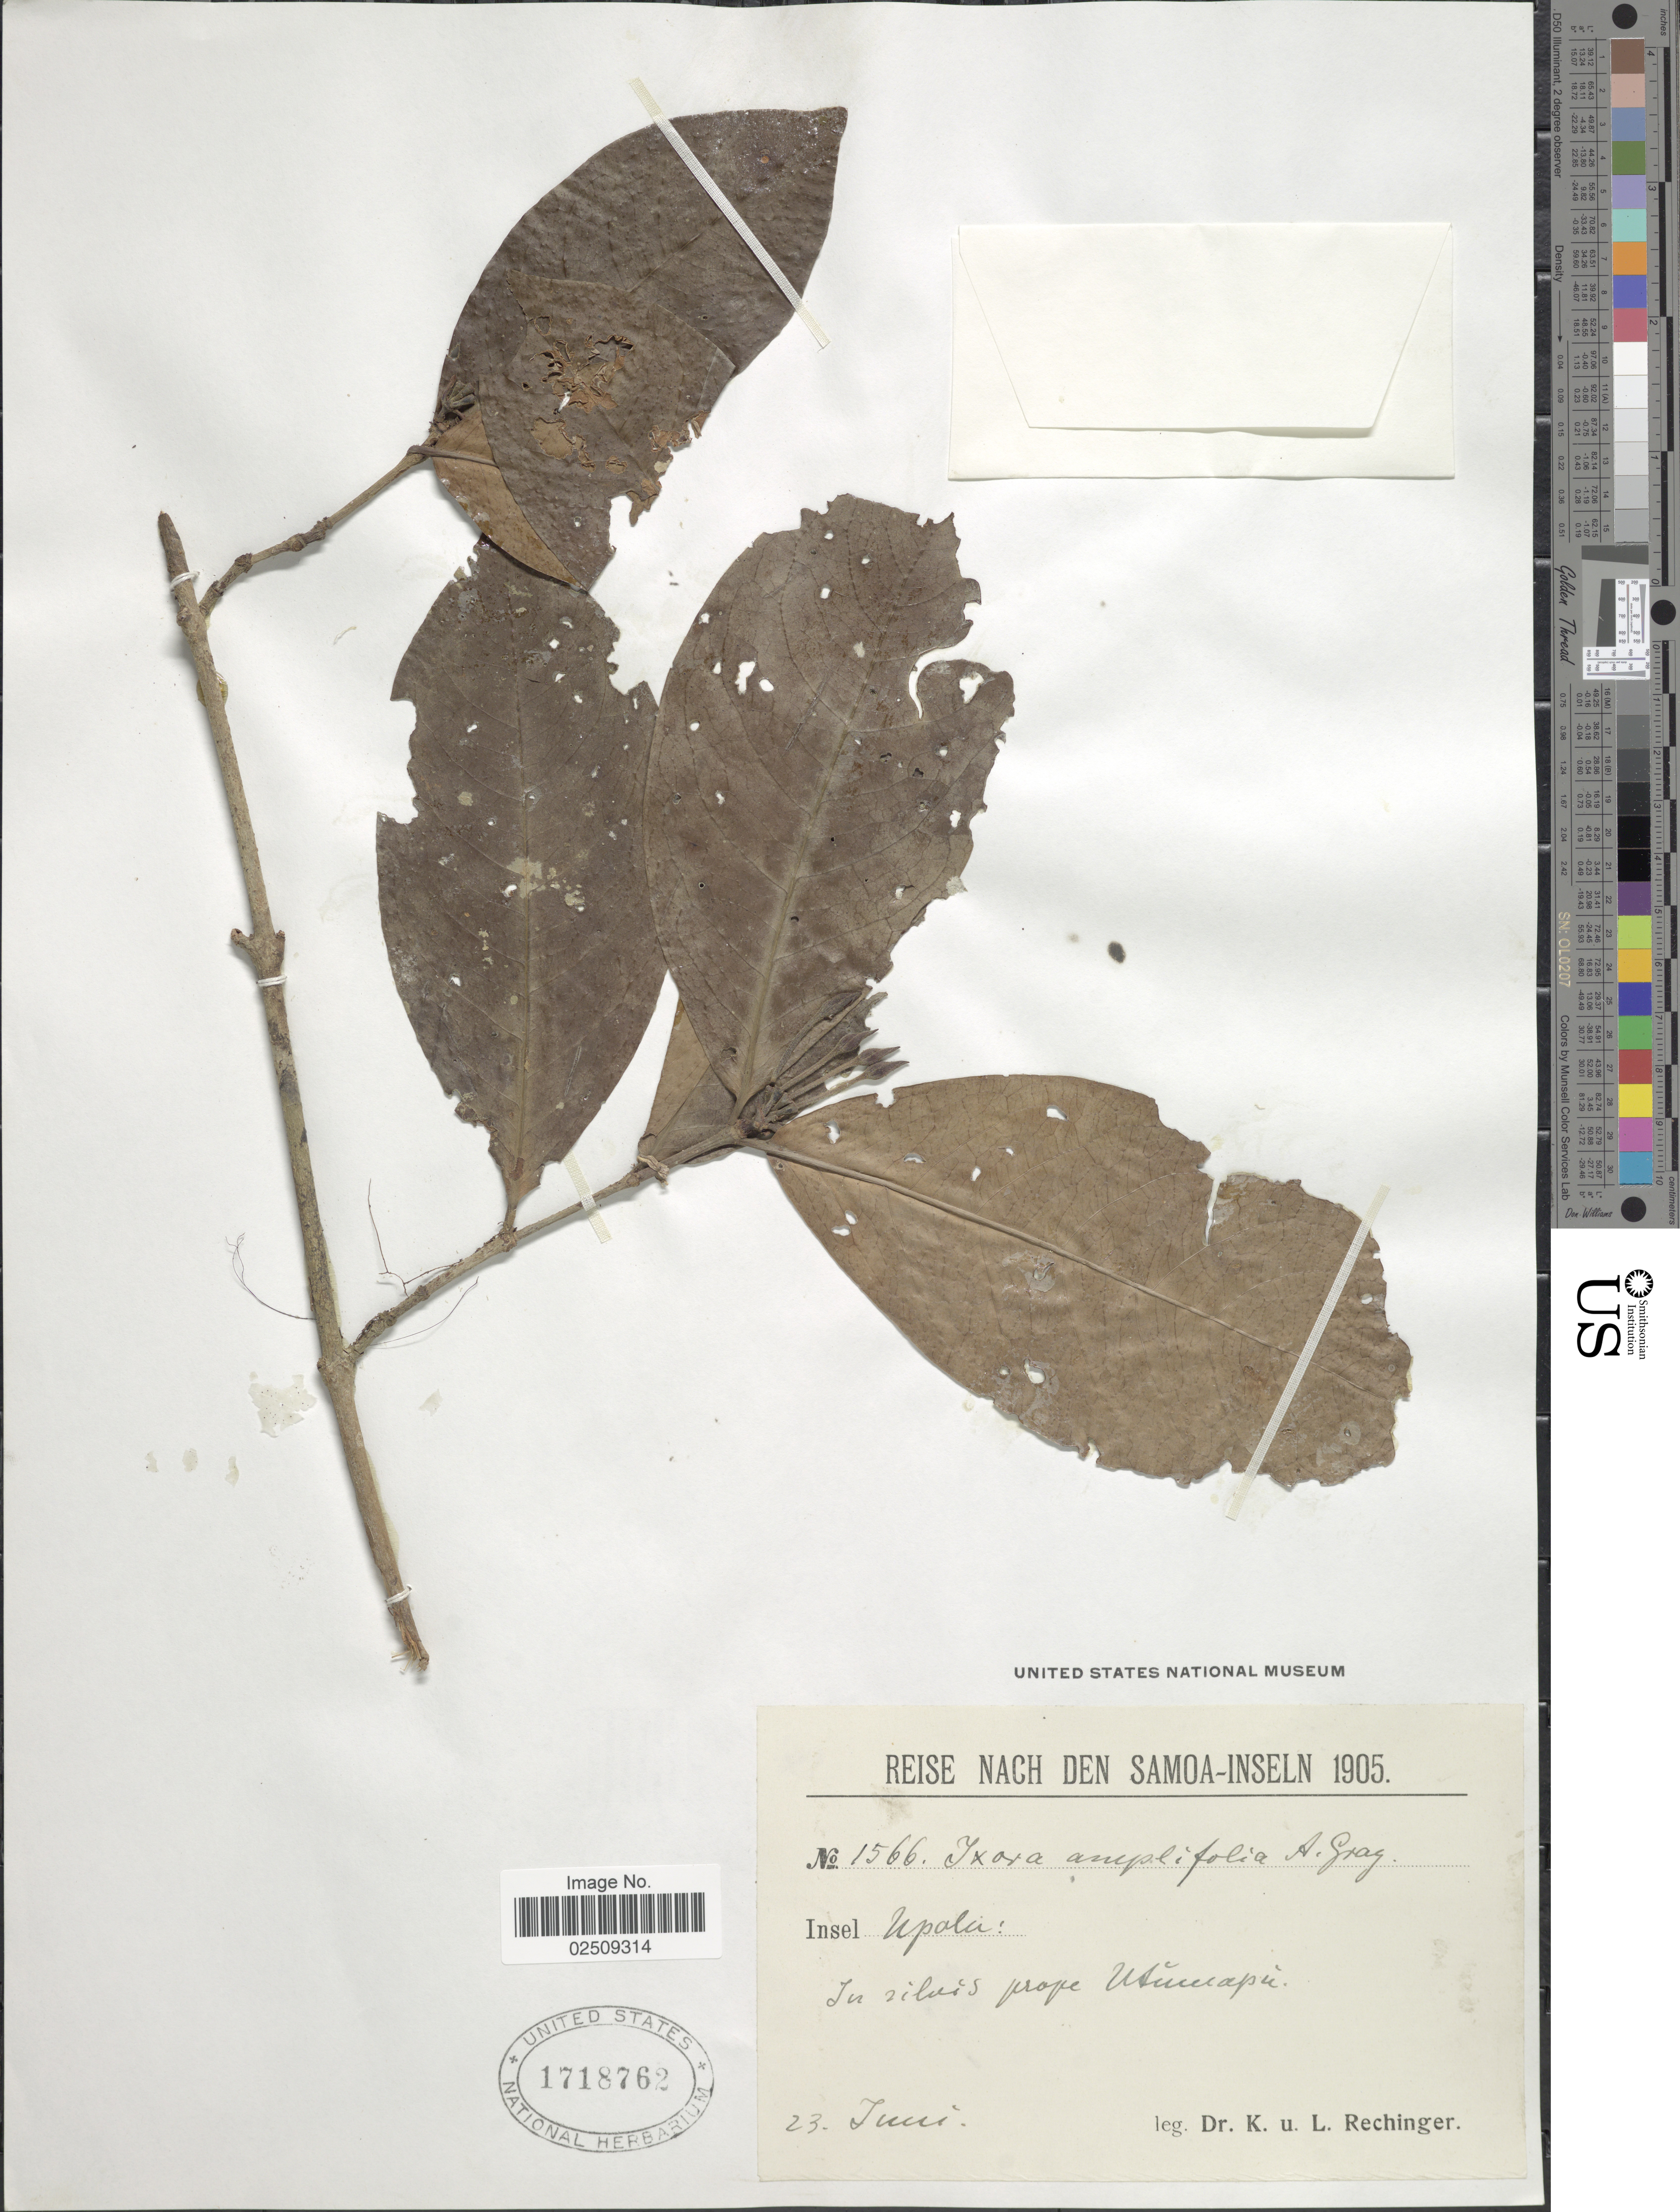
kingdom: Plantae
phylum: Tracheophyta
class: Magnoliopsida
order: Gentianales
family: Rubiaceae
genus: Ixora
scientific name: Ixora amplifolia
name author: A. Gray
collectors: K. Rechinger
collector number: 1566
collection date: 1905-06-23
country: Samoa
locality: Samoa-Inseln [unsure placement].Upolu: In silvis prope Utucuapi [interpreted].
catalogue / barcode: US 1718762